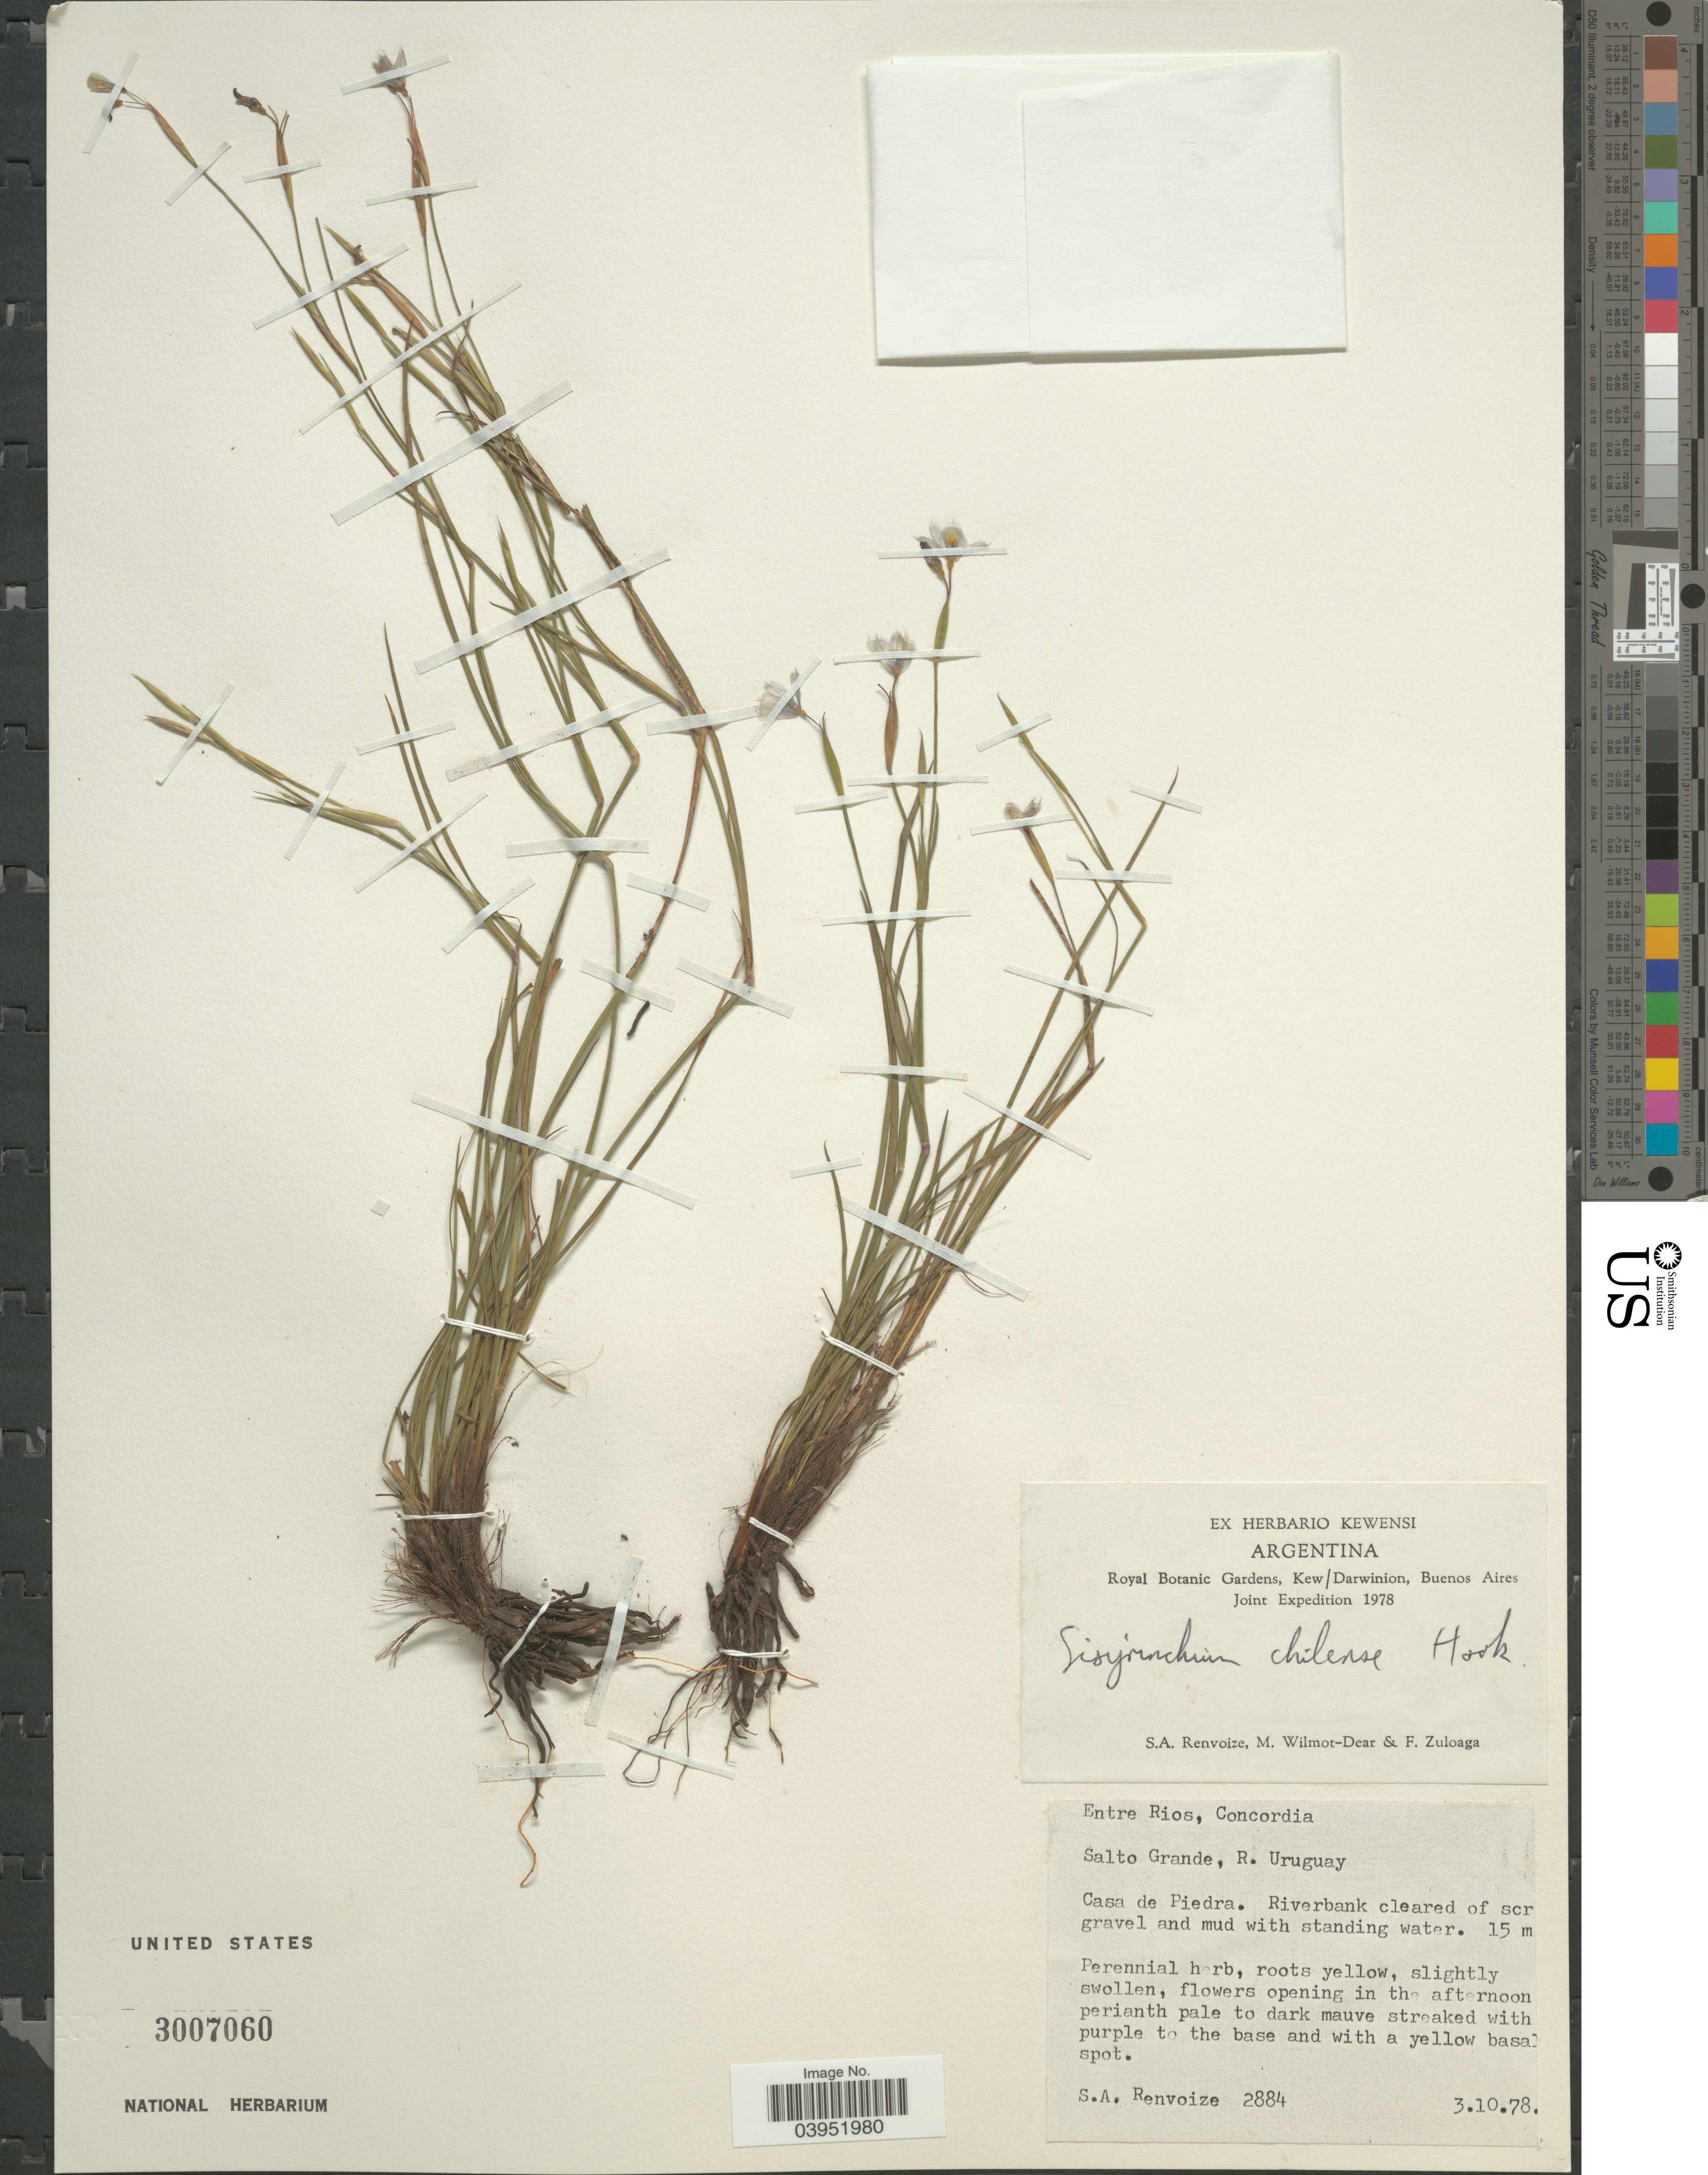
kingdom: Plantae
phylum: Tracheophyta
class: Liliopsida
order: Asparagales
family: Iridaceae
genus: Sisyrinchium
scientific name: Sisyrinchium chilense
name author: Hook.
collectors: S. A. Renvoize, M. Wilmot-Dear & F. Zuloaga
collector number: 2884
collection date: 1978-10-03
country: Argentina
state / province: Entre Rios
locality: Concordia. Salto Grande, R. Uruguay. Casa de Piedra.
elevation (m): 15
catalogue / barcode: US 3007060